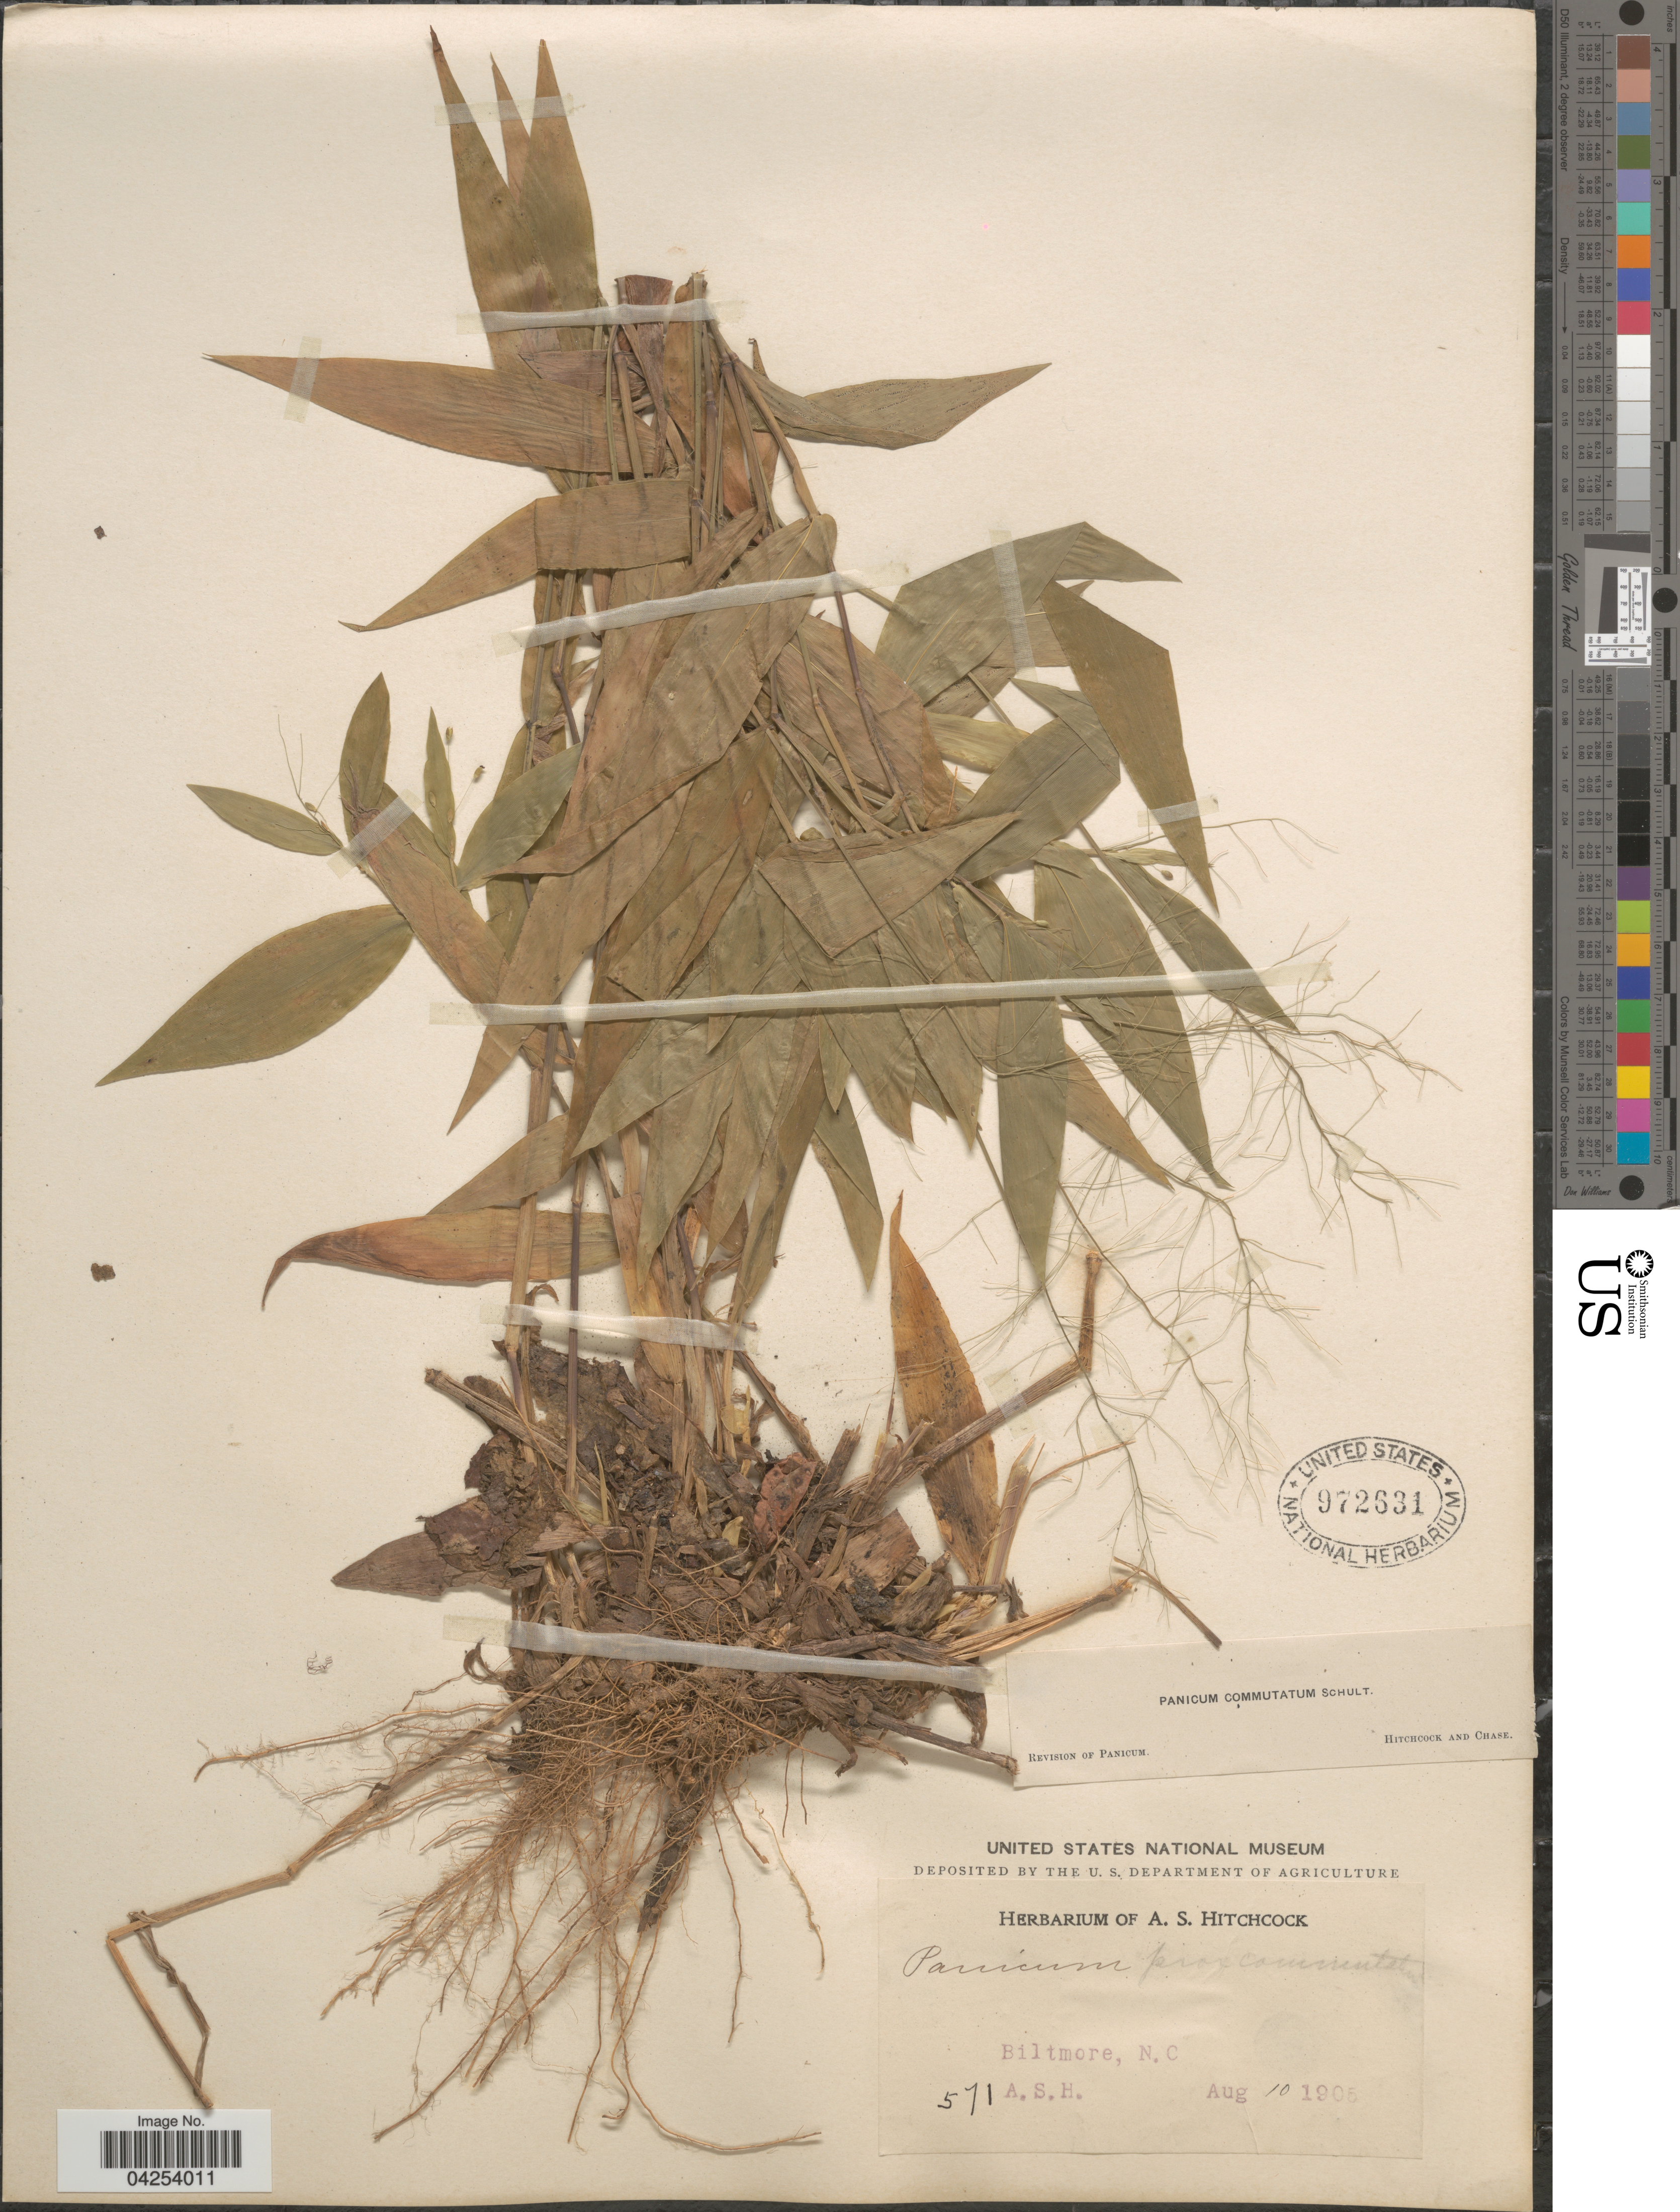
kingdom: Plantae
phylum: Tracheophyta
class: Liliopsida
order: Poales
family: Poaceae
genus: Dichanthelium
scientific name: Dichanthelium commutatum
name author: (Schult.) Gould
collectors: A. S. Hitchcock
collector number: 571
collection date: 1905-08-10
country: United States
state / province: North Carolina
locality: Biltmore.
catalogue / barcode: US 972631